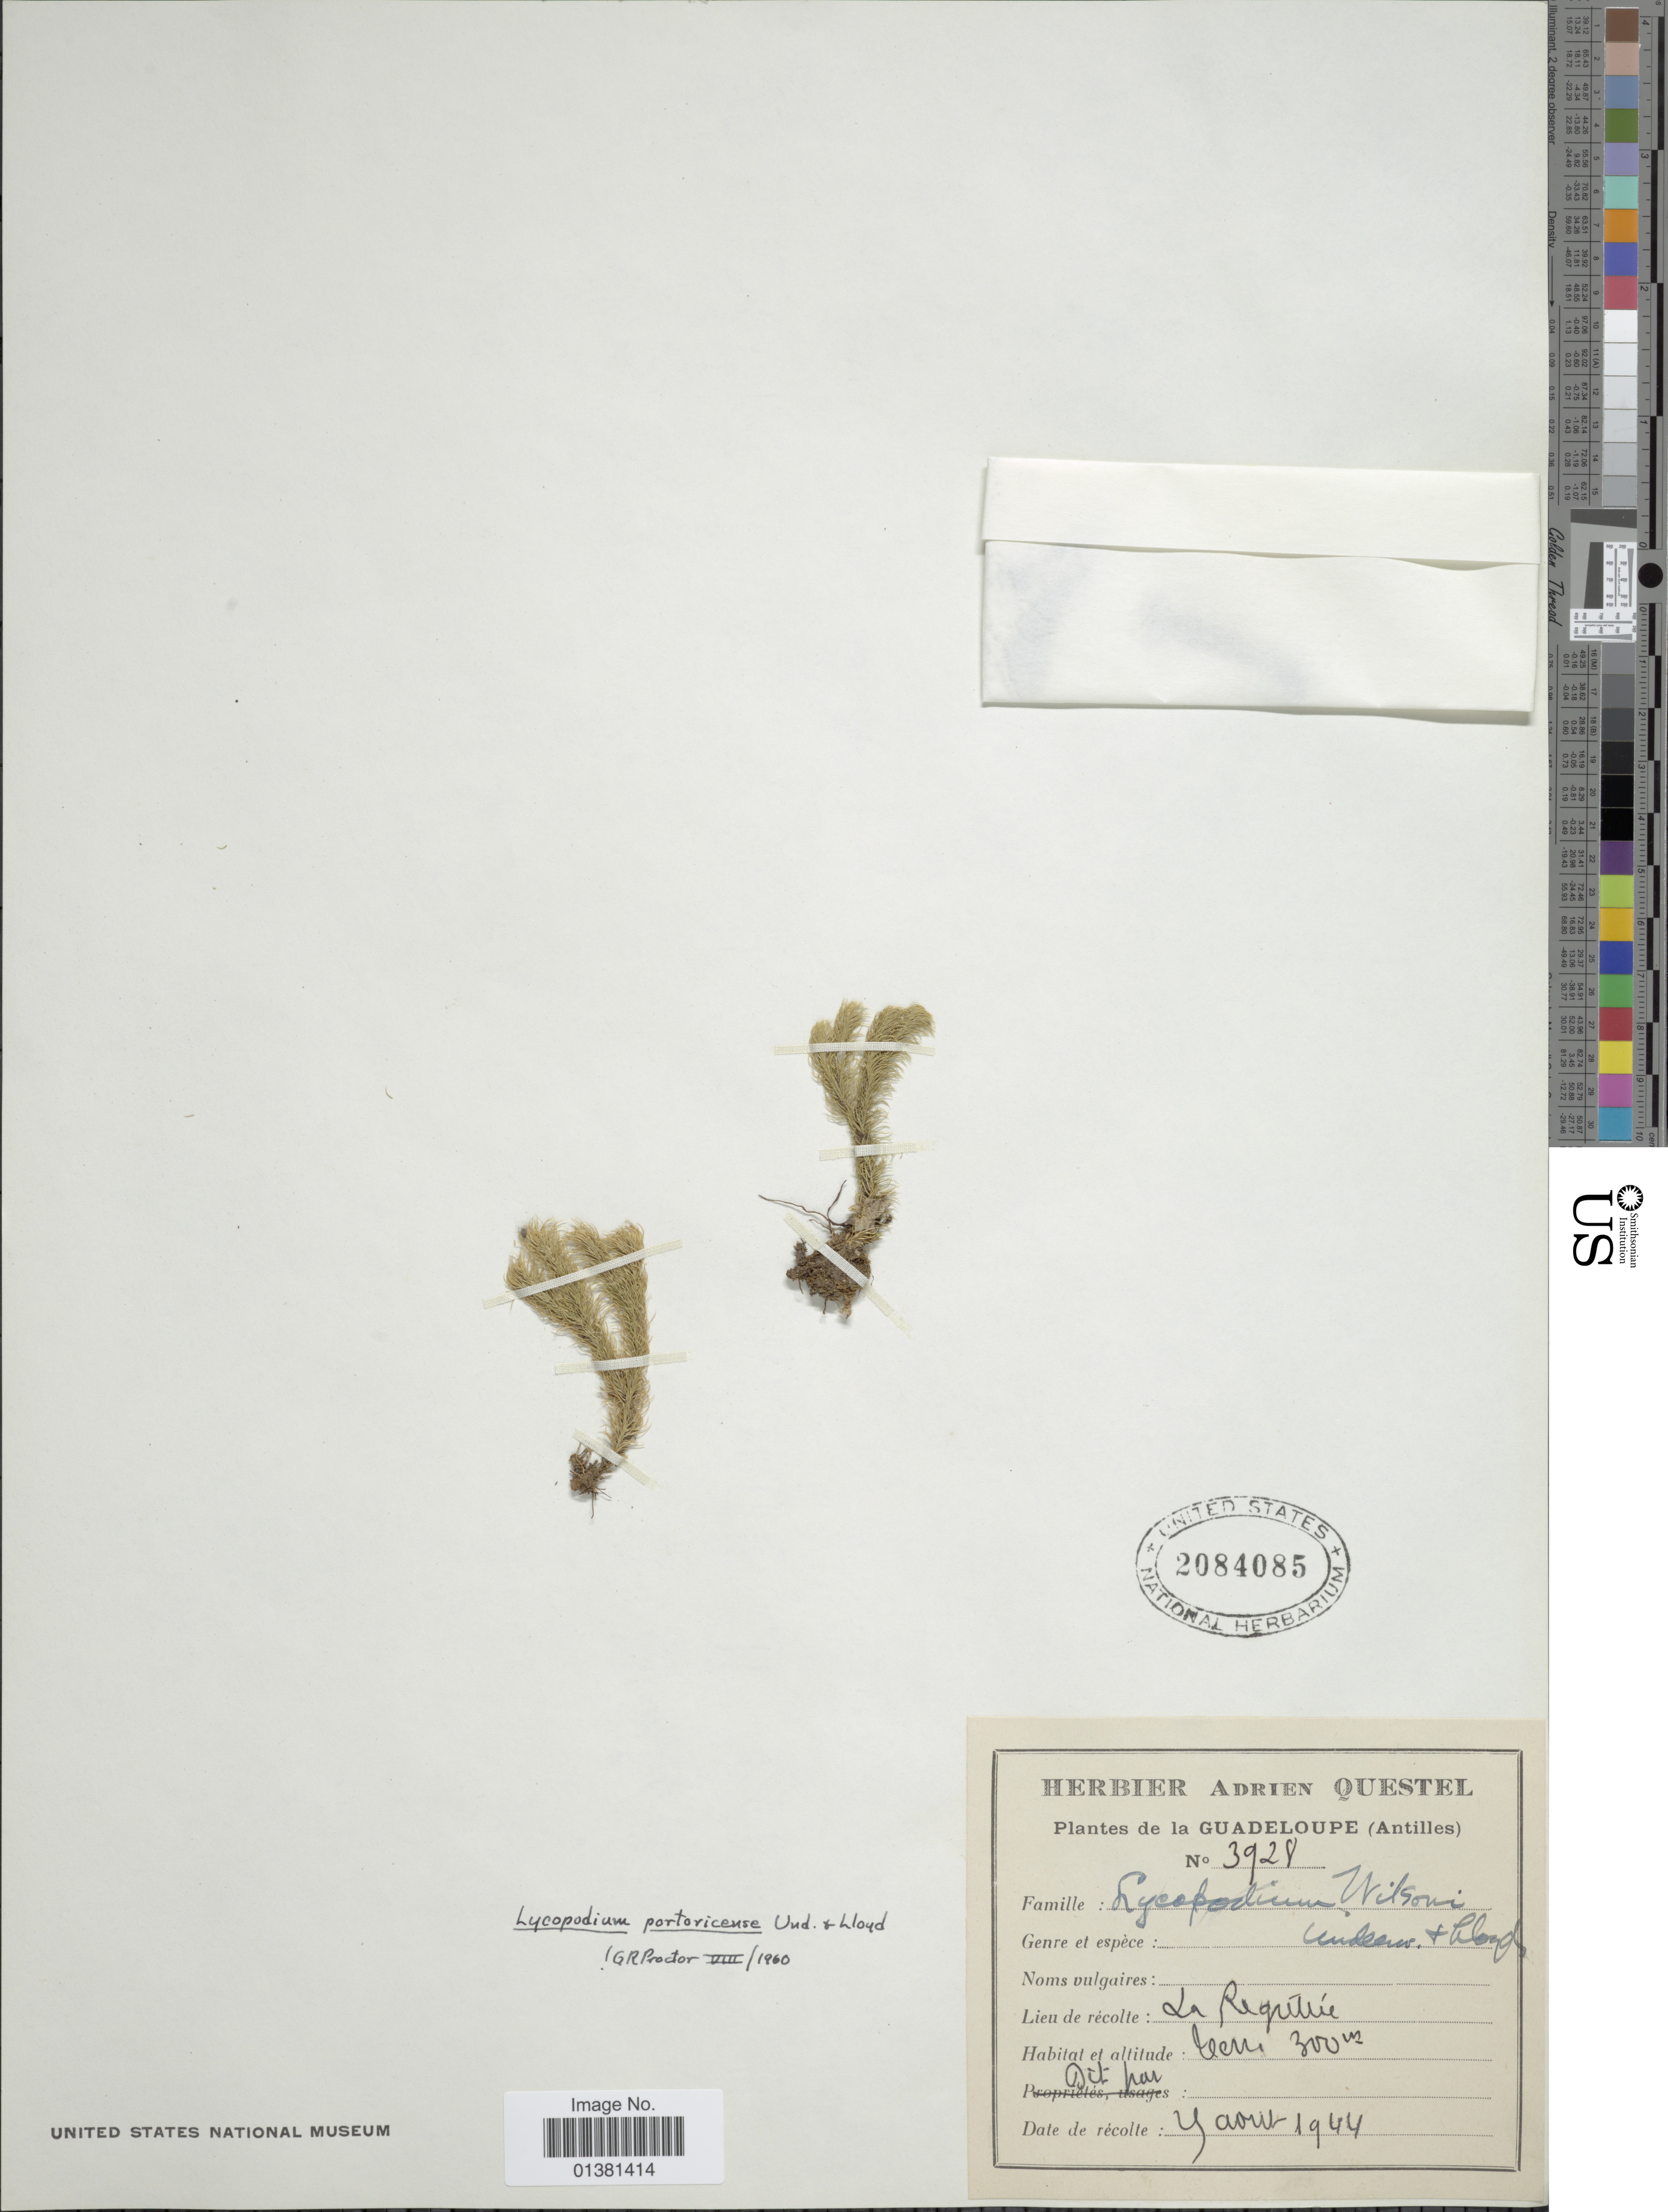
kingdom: Plantae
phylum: Tracheophyta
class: Lycopodiopsida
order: Lycopodiales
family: Lycopodiaceae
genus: Phlegmariurus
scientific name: Phlegmariurus filiformis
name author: (Sw.) W.H. Wagner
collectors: A. Questel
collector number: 3928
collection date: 1944-08-04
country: Guadeloupe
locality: La Regrelli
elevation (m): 300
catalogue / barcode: US 2084085